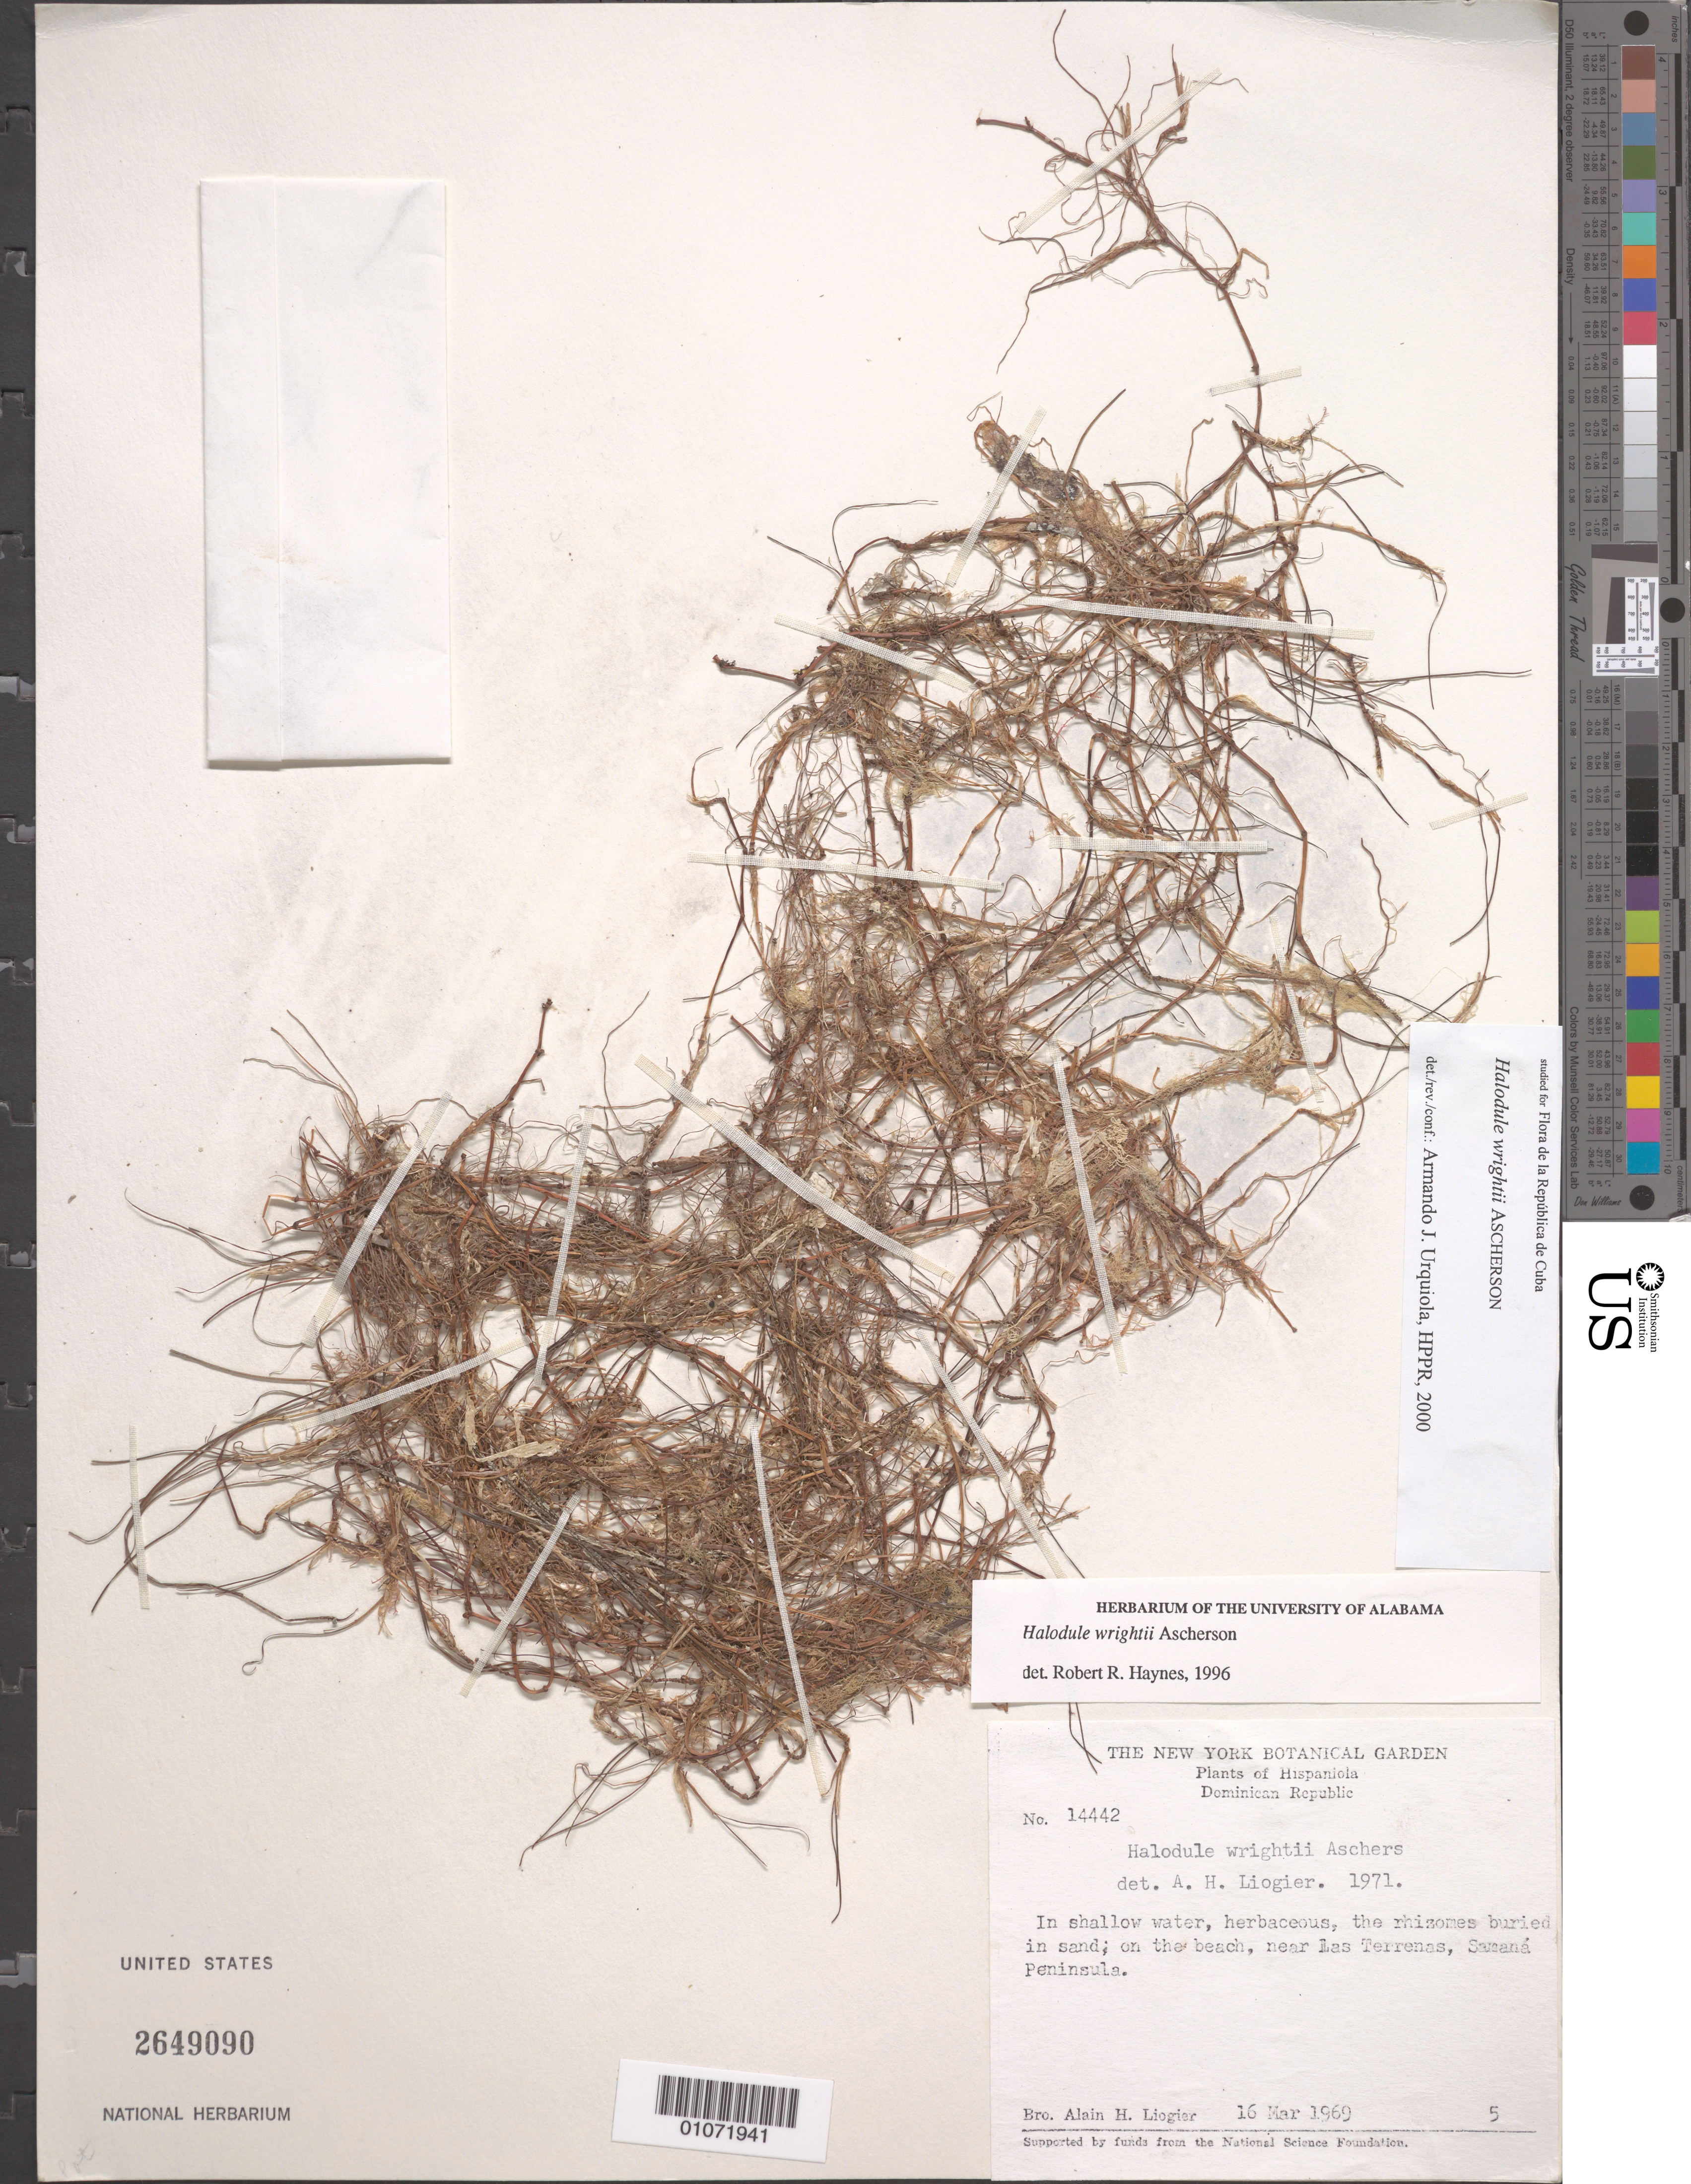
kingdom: Plantae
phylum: Tracheophyta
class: Liliopsida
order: Alismatales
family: Cymodoceaceae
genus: Halodule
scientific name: Halodule wrightii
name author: Asch.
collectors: A. H. Liogier & A. H. Liogier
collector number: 14442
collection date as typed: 16 Mar 1969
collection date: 1969-03-16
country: Dominican Republic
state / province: Samaná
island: Hispaniola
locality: In shallow water, herbaceous, the rhisomes buried in sand; on the beach. near Las Terrenas, Samana Peninsula.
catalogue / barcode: US 2649090